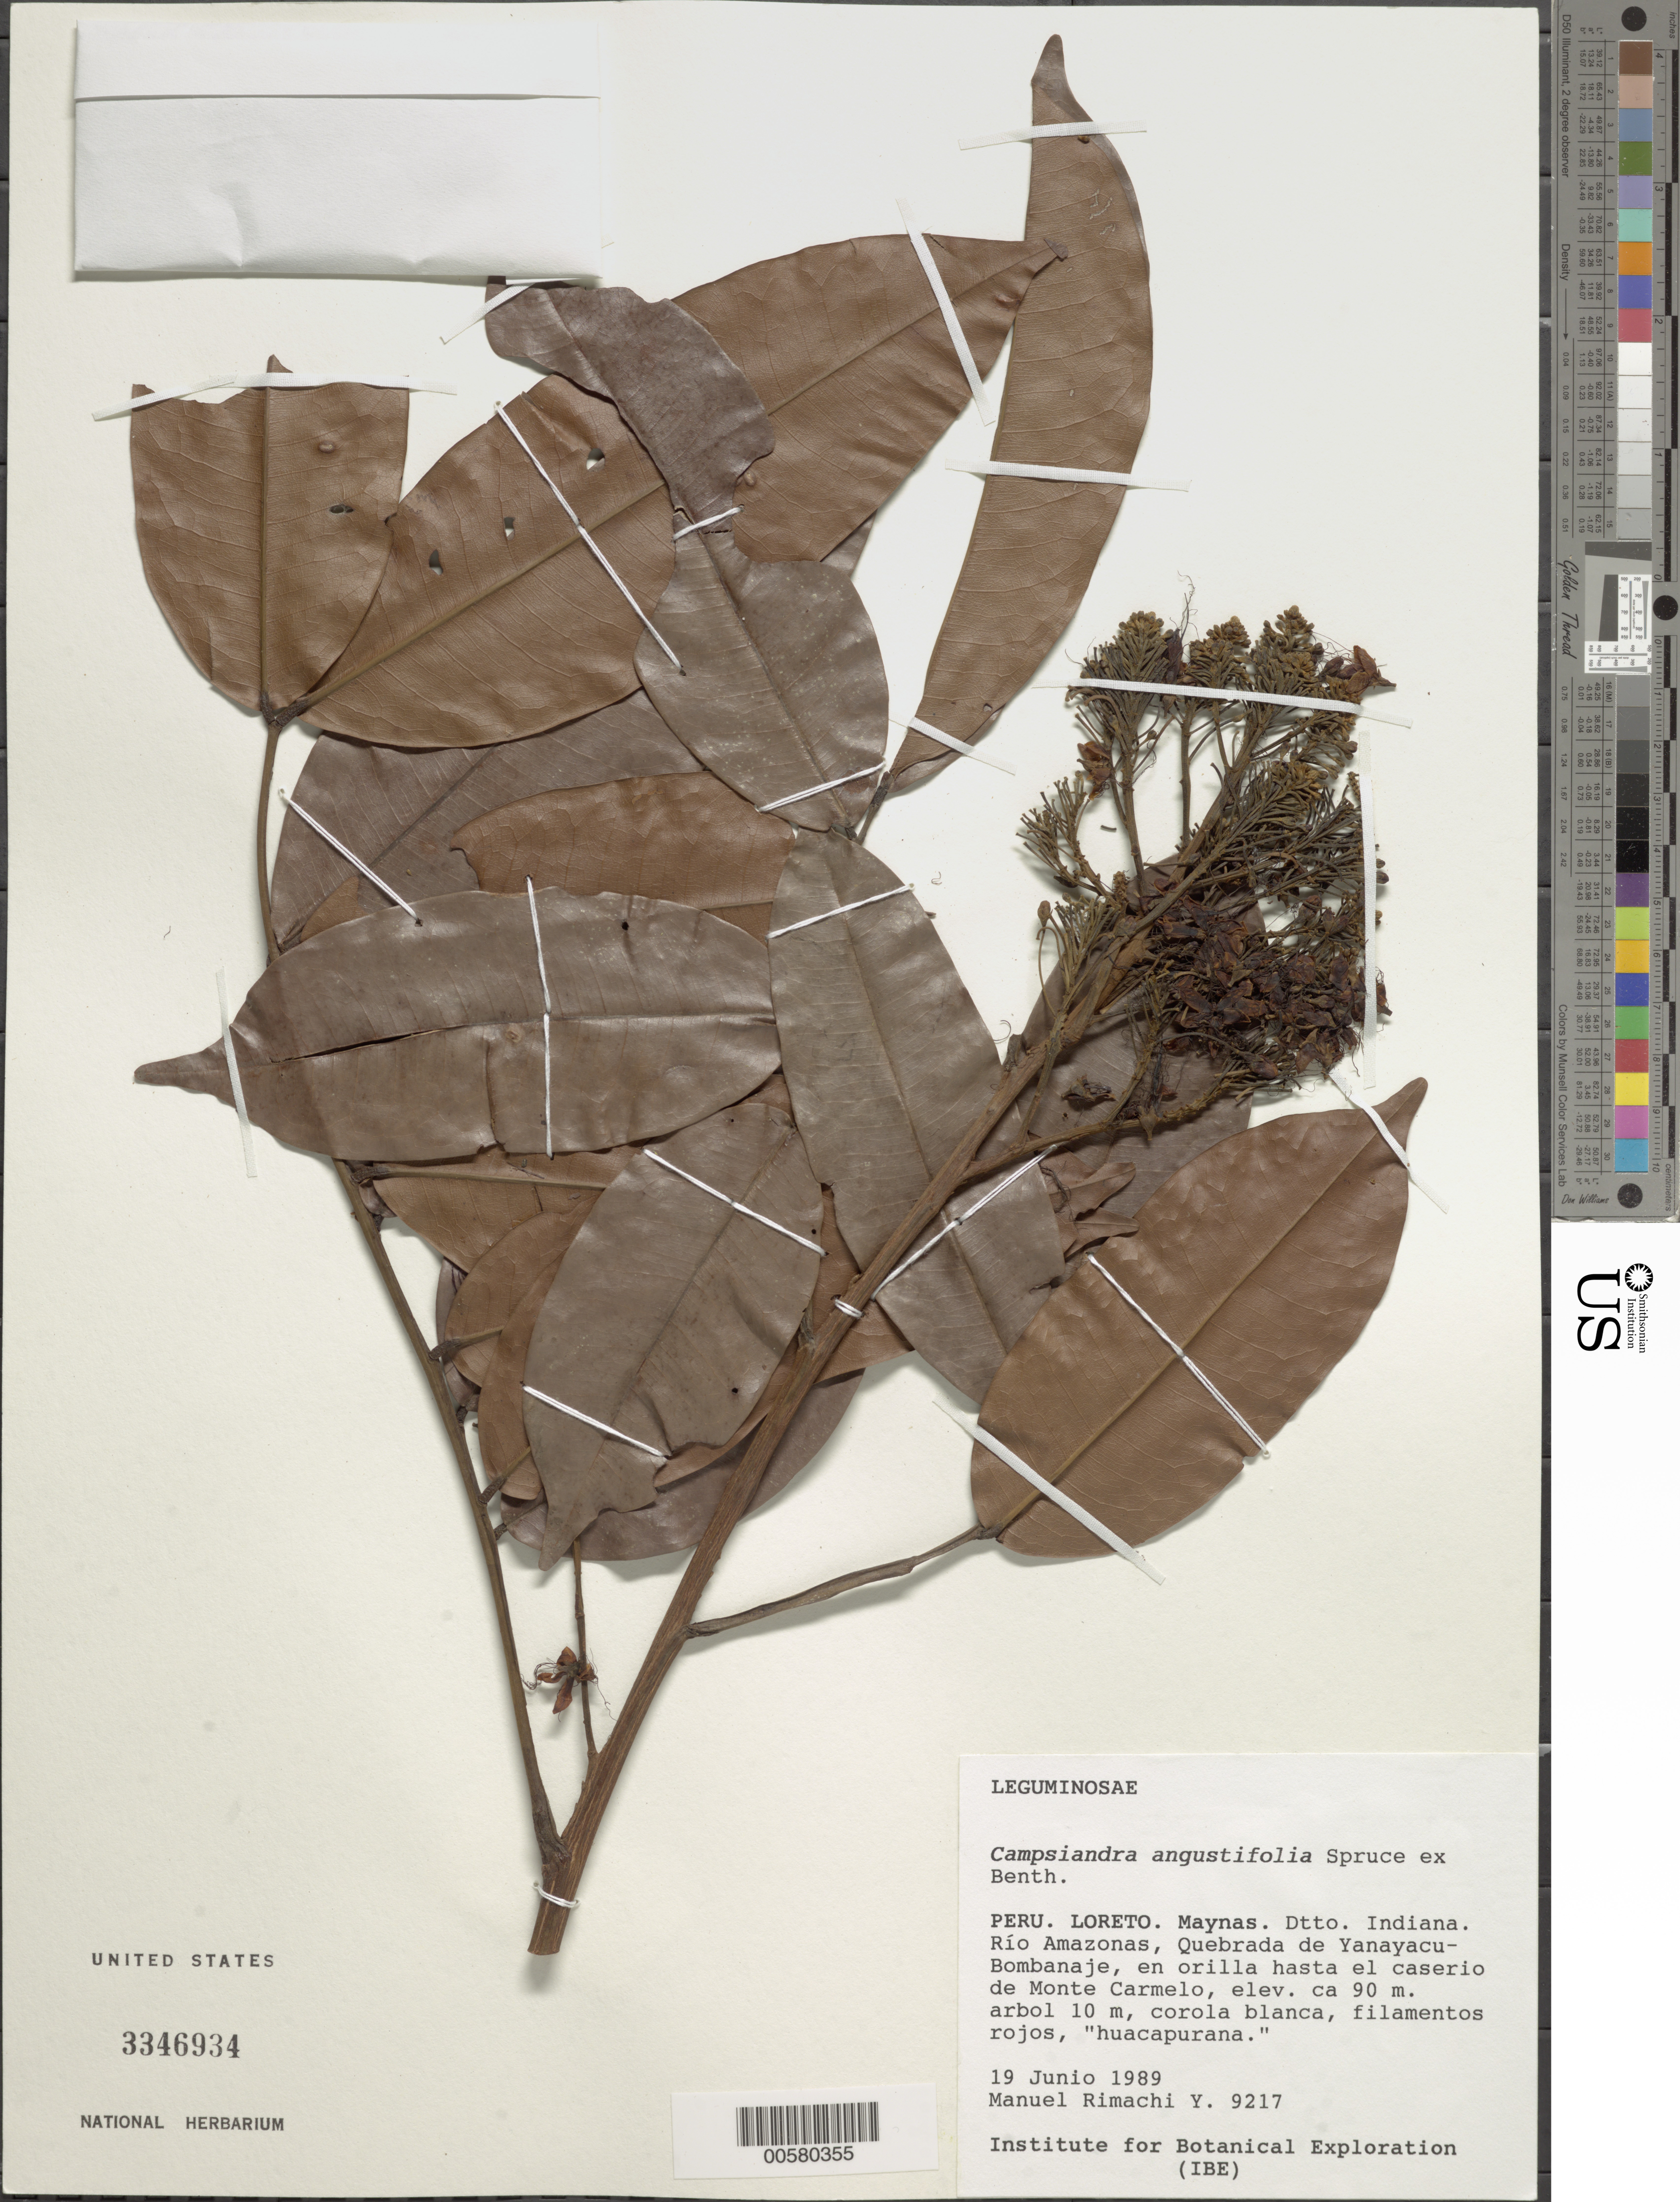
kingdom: Plantae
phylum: Tracheophyta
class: Magnoliopsida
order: Fabales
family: Fabaceae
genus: Campsiandra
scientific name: Campsiandra angustifolia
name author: Spruce ex Benth.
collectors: M. Rimachi Y.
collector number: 9217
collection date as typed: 19 Jun 1989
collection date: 1989-06-19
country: Peru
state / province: Loreto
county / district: Maynas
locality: Indiana, rio amazonas, quebrada de yanayacu-bombanaje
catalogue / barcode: US 3346934